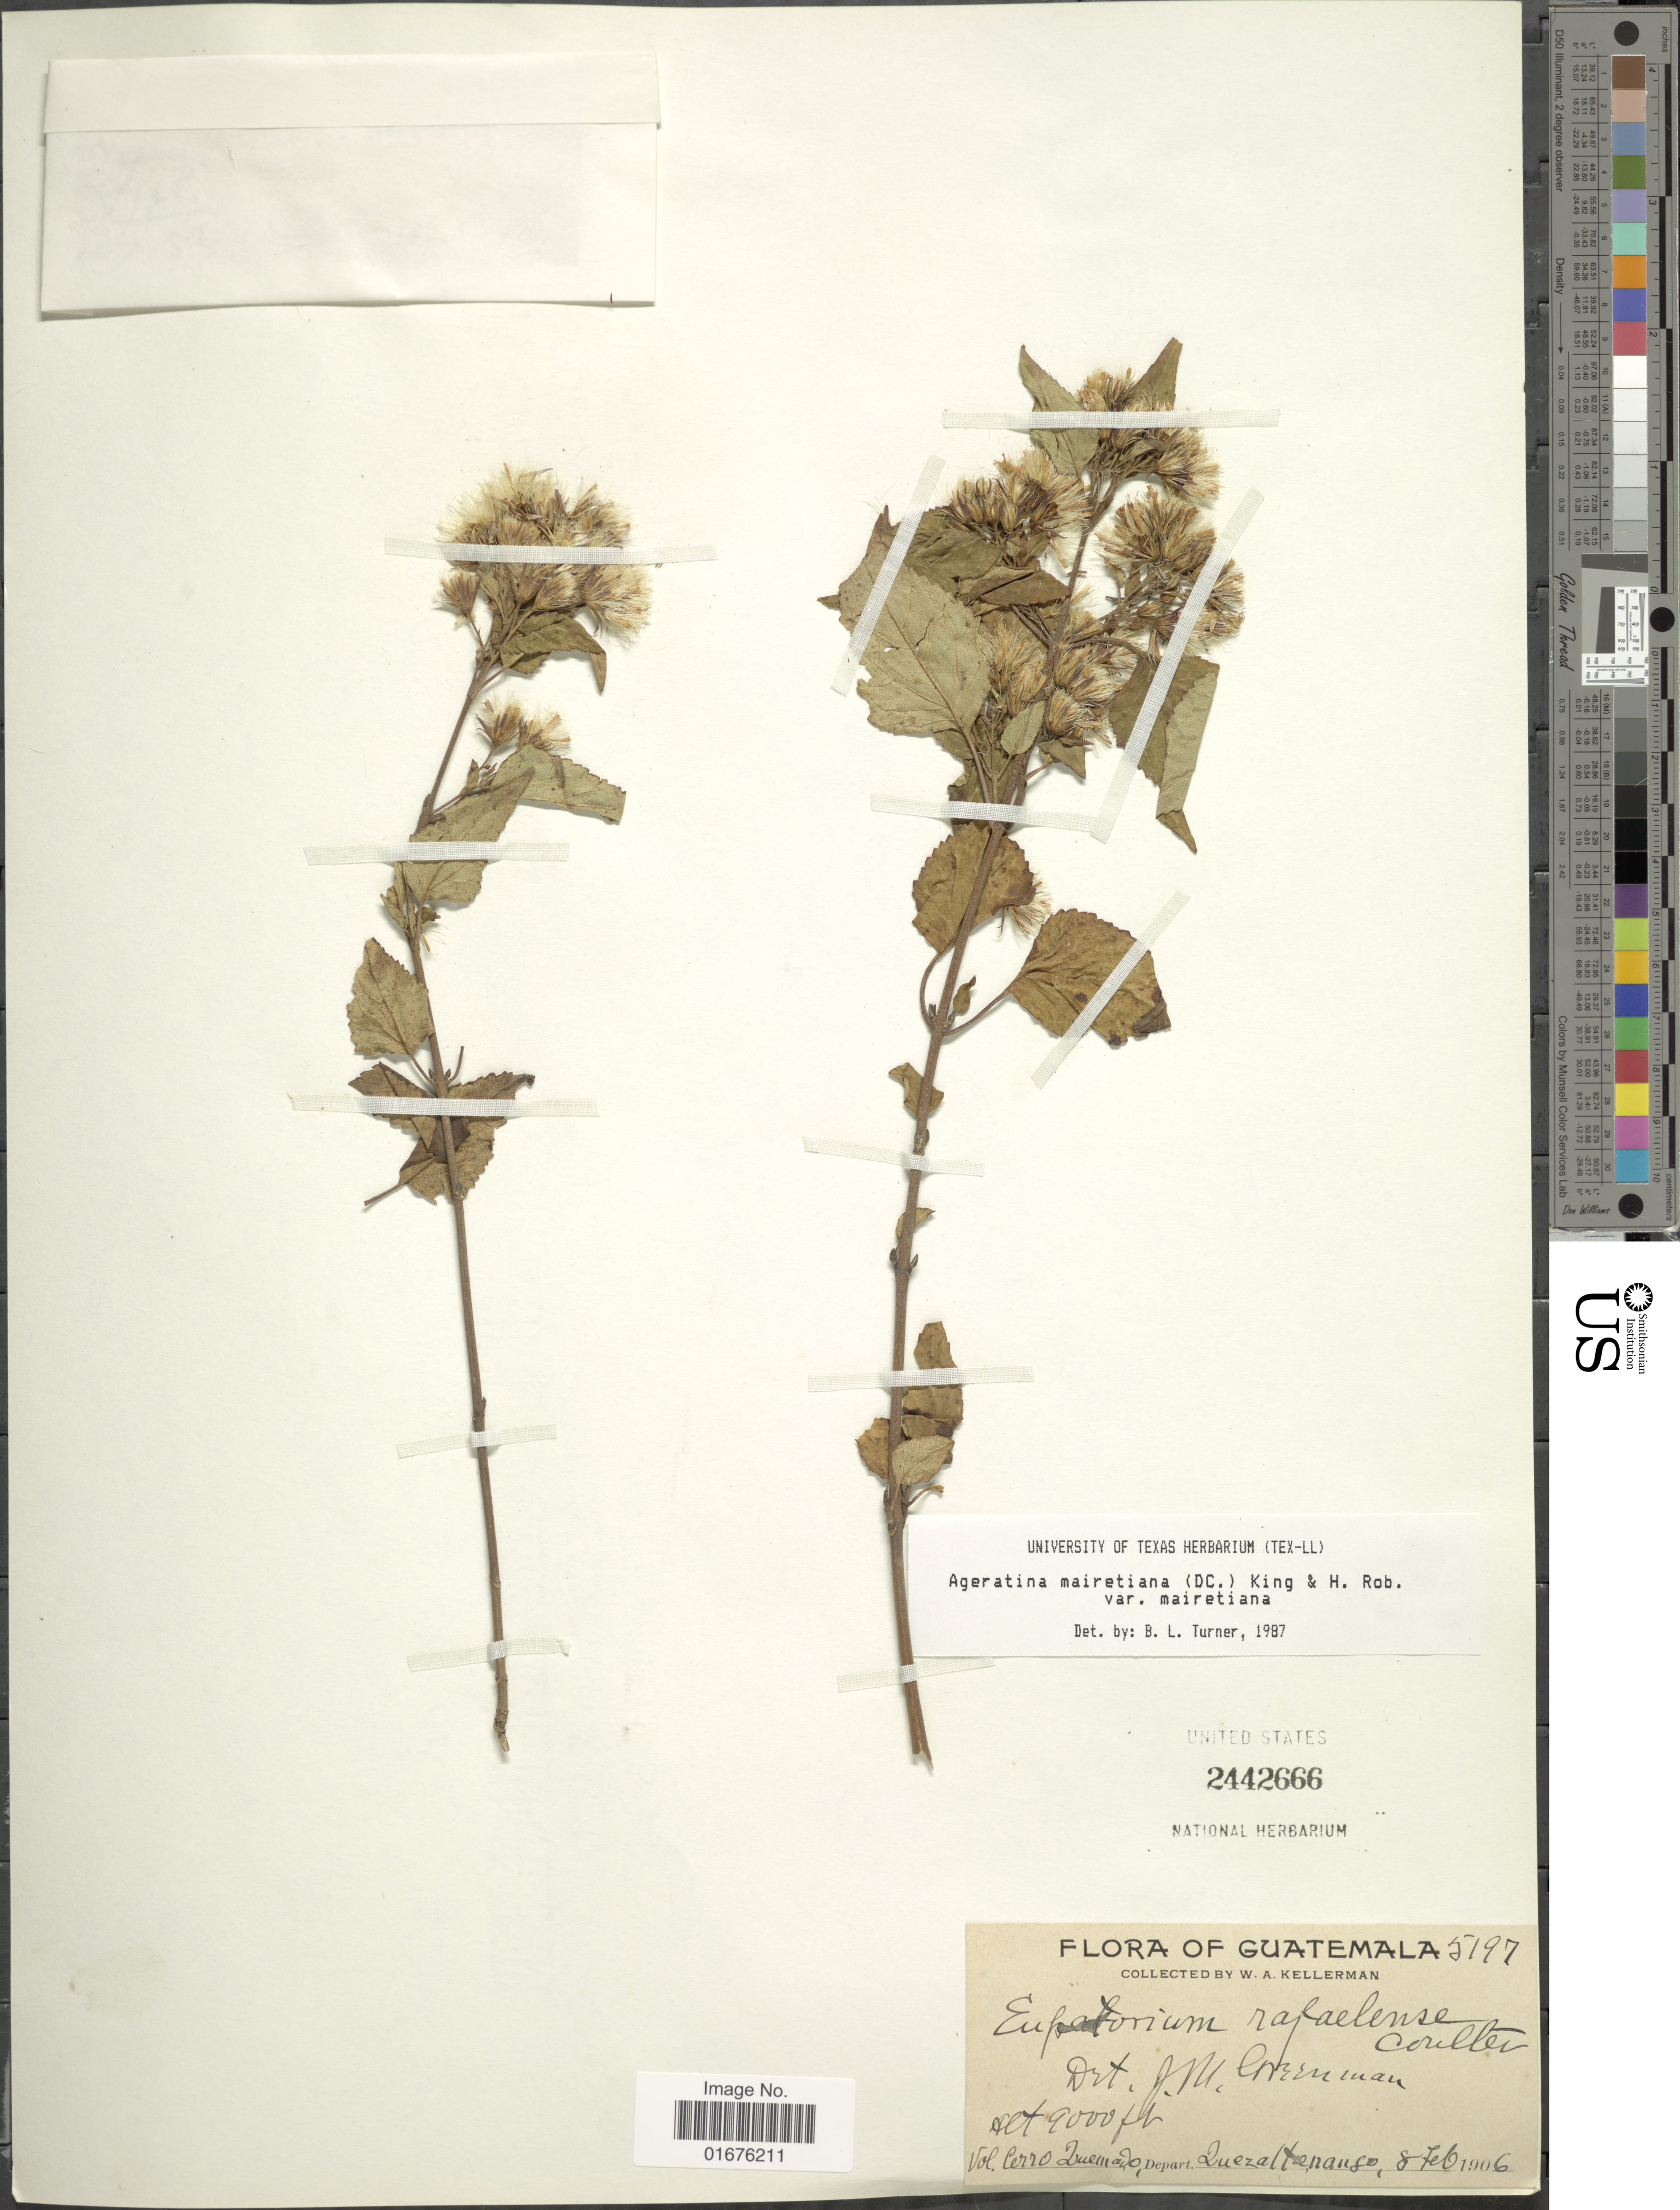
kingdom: Plantae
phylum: Tracheophyta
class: Magnoliopsida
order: Asterales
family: Asteraceae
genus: Ageratina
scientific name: Ageratina mairetiana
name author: (DC.) R.M. King & H. Rob.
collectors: W. Kellerman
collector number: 5197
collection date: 1906-02-08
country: Guatemala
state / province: Quetzaltenango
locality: Vol. Cerro Quemado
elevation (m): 2743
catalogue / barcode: US 2442666